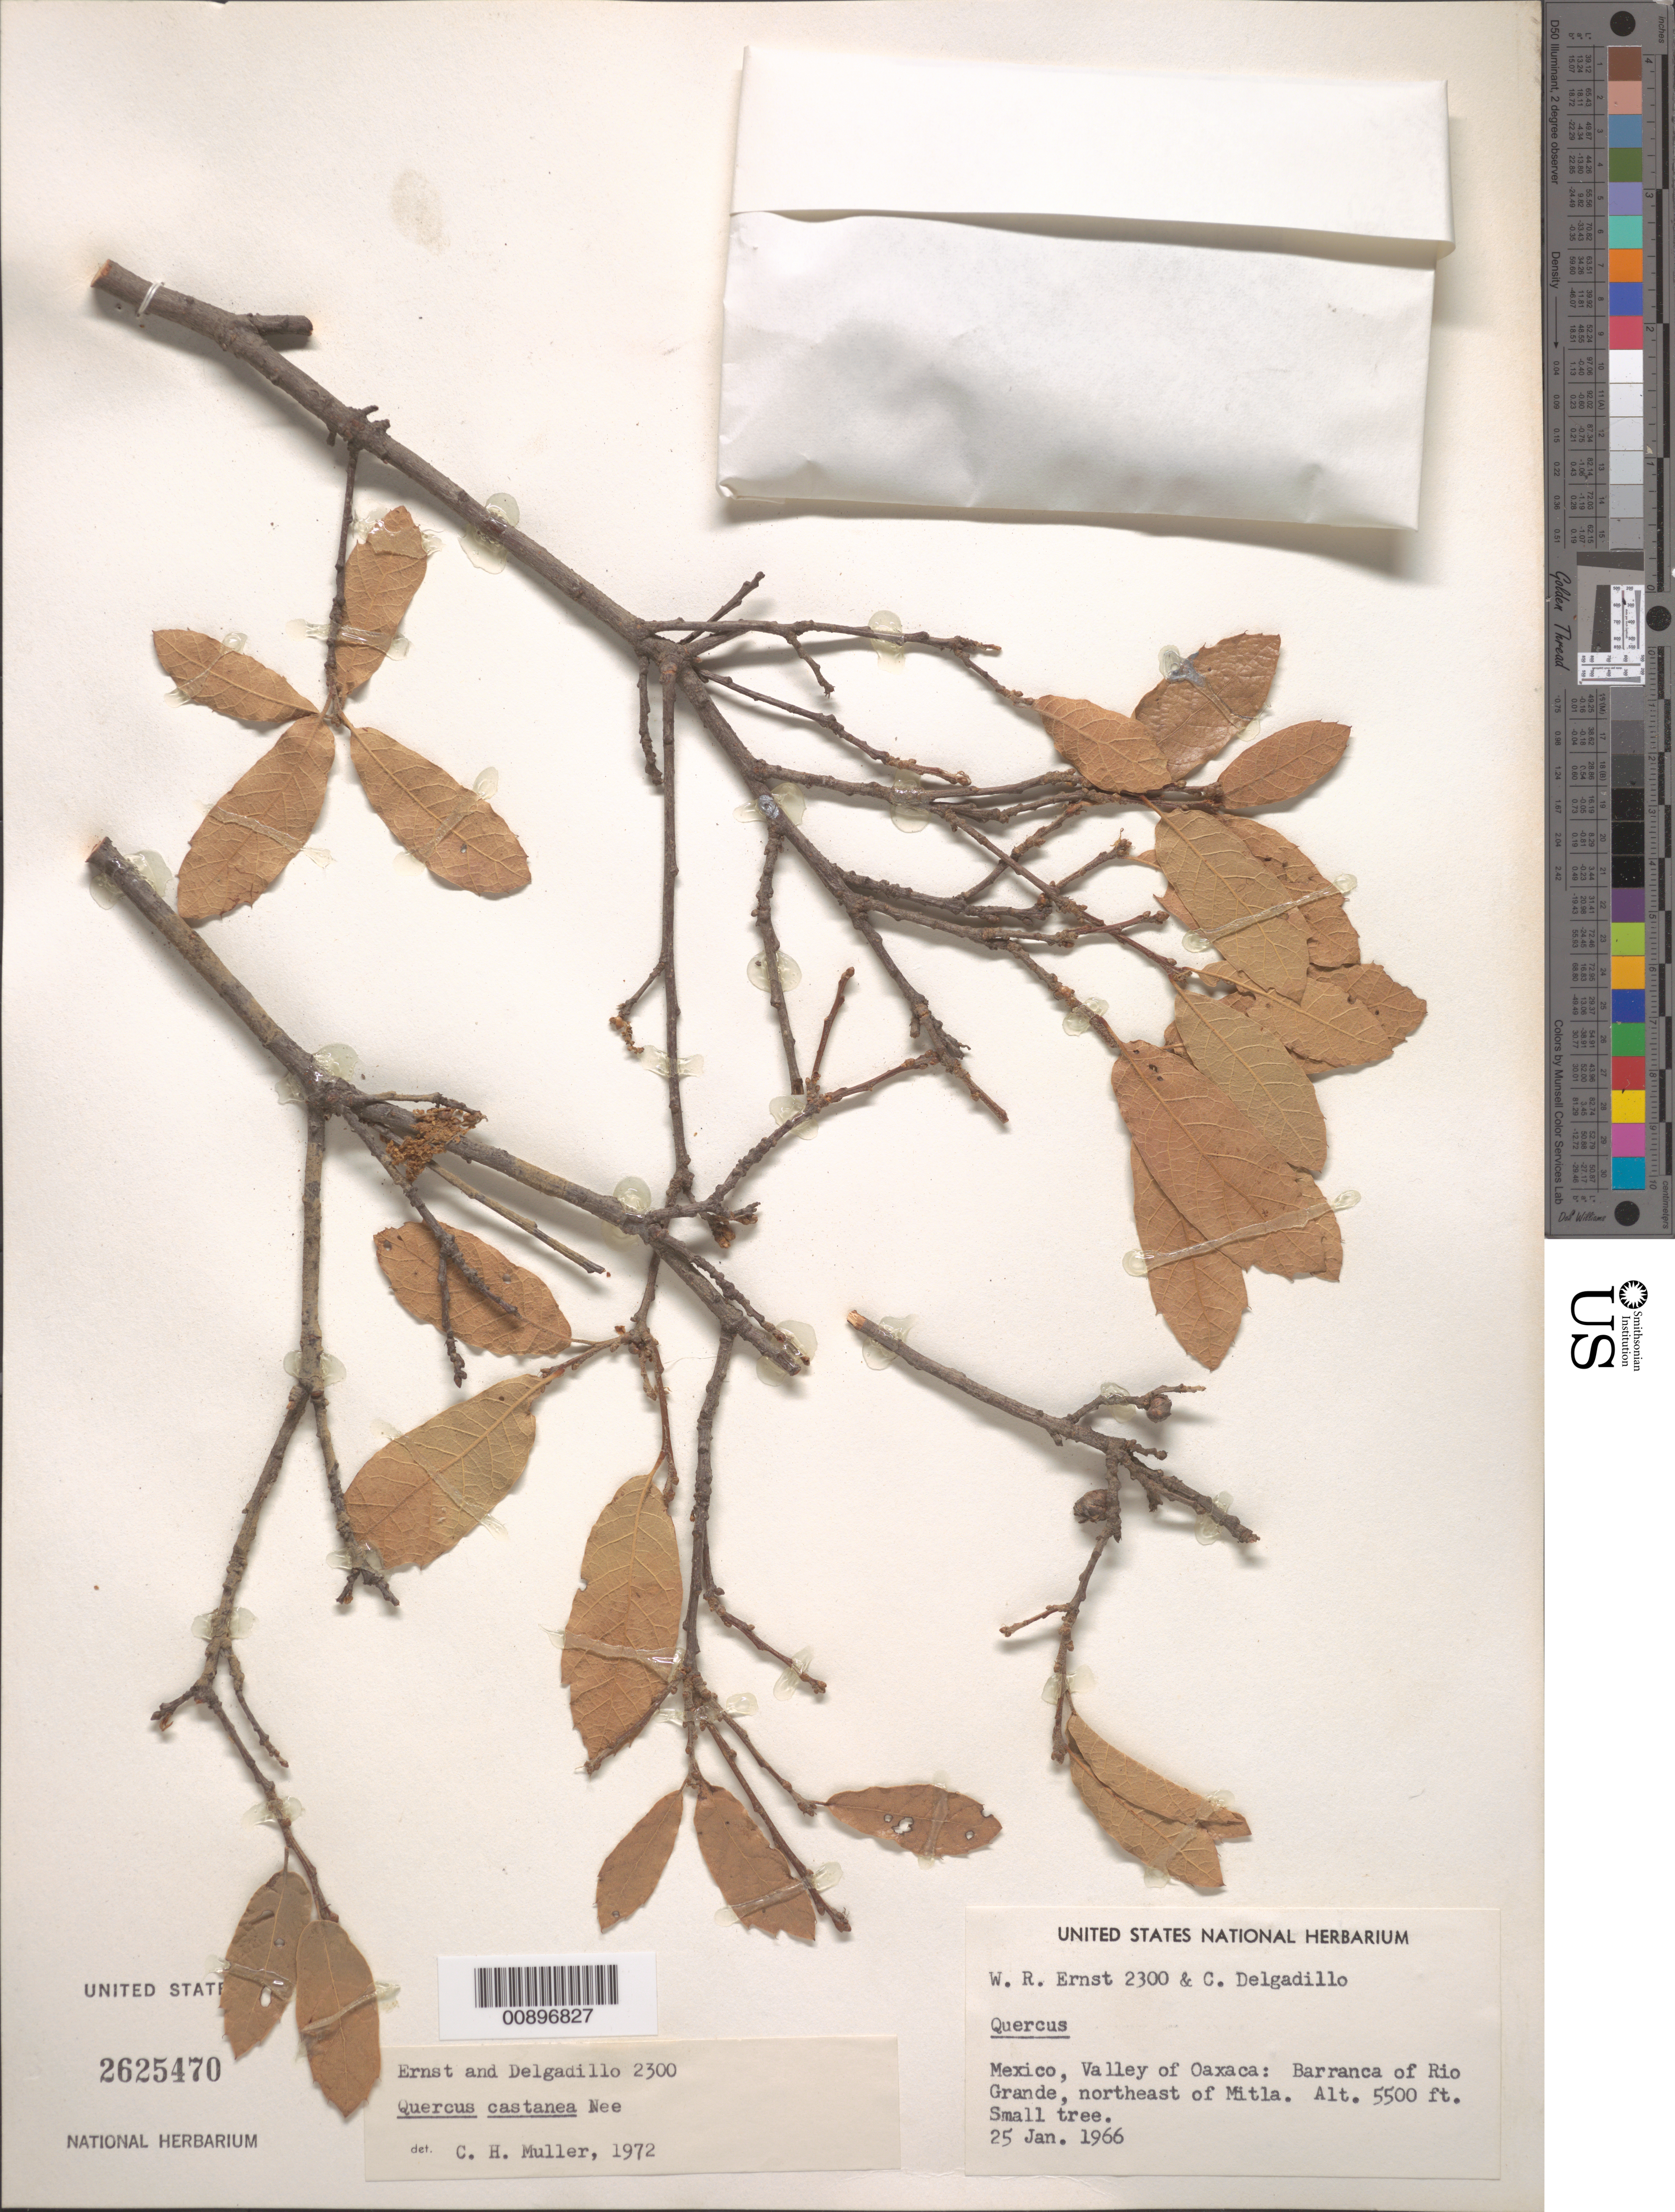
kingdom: Plantae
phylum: Tracheophyta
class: Magnoliopsida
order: Fagales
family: Fagaceae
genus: Quercus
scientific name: Quercus castanea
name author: Née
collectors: W. R. Ernst & C. Delgadillo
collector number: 2300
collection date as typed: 25 Jan 1966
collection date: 1966-01-25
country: Mexico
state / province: Oaxaca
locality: Valley of Oaxaca: Barranca of Río Grande, northeast of Mitla.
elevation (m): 1676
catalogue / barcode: US 2625470